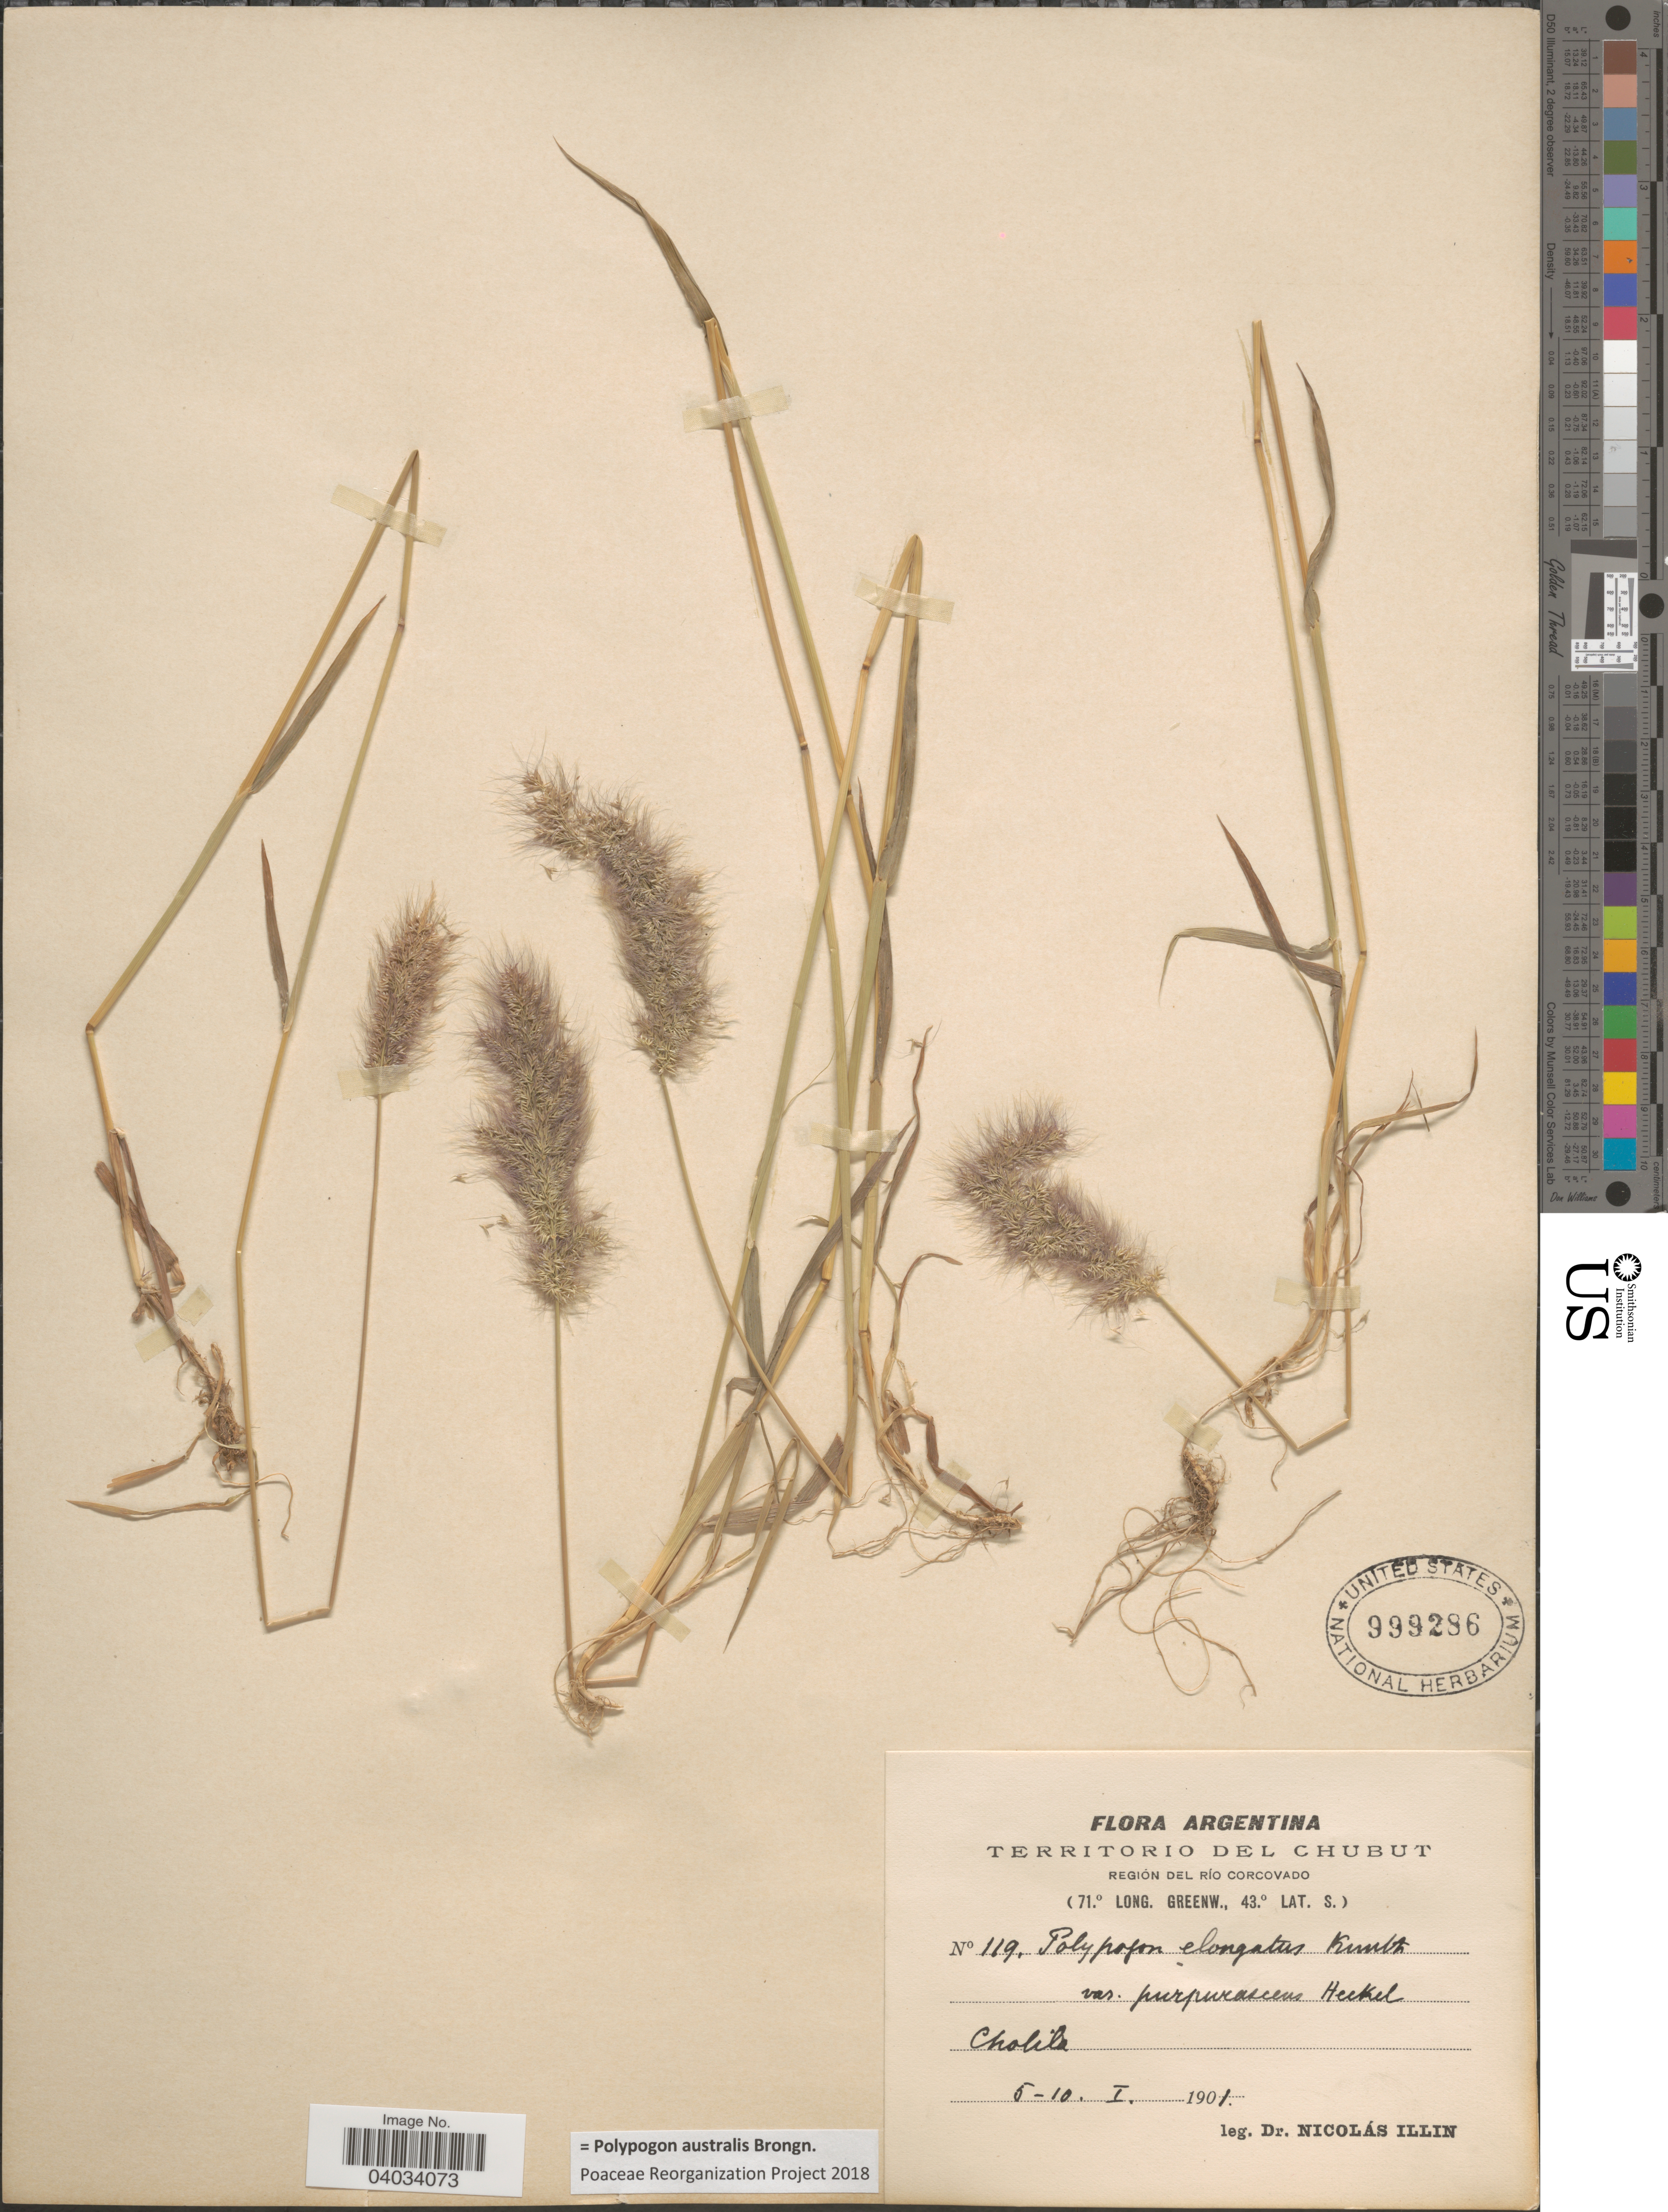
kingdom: Plantae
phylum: Tracheophyta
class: Liliopsida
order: Poales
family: Poaceae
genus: Polypogon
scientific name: Polypogon australis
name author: Brongn.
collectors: N. Illin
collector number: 119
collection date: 1901-01-05/1901-01-10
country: Argentina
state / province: Chubut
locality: Región del Río Corcovado. Cholila.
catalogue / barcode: US 999286